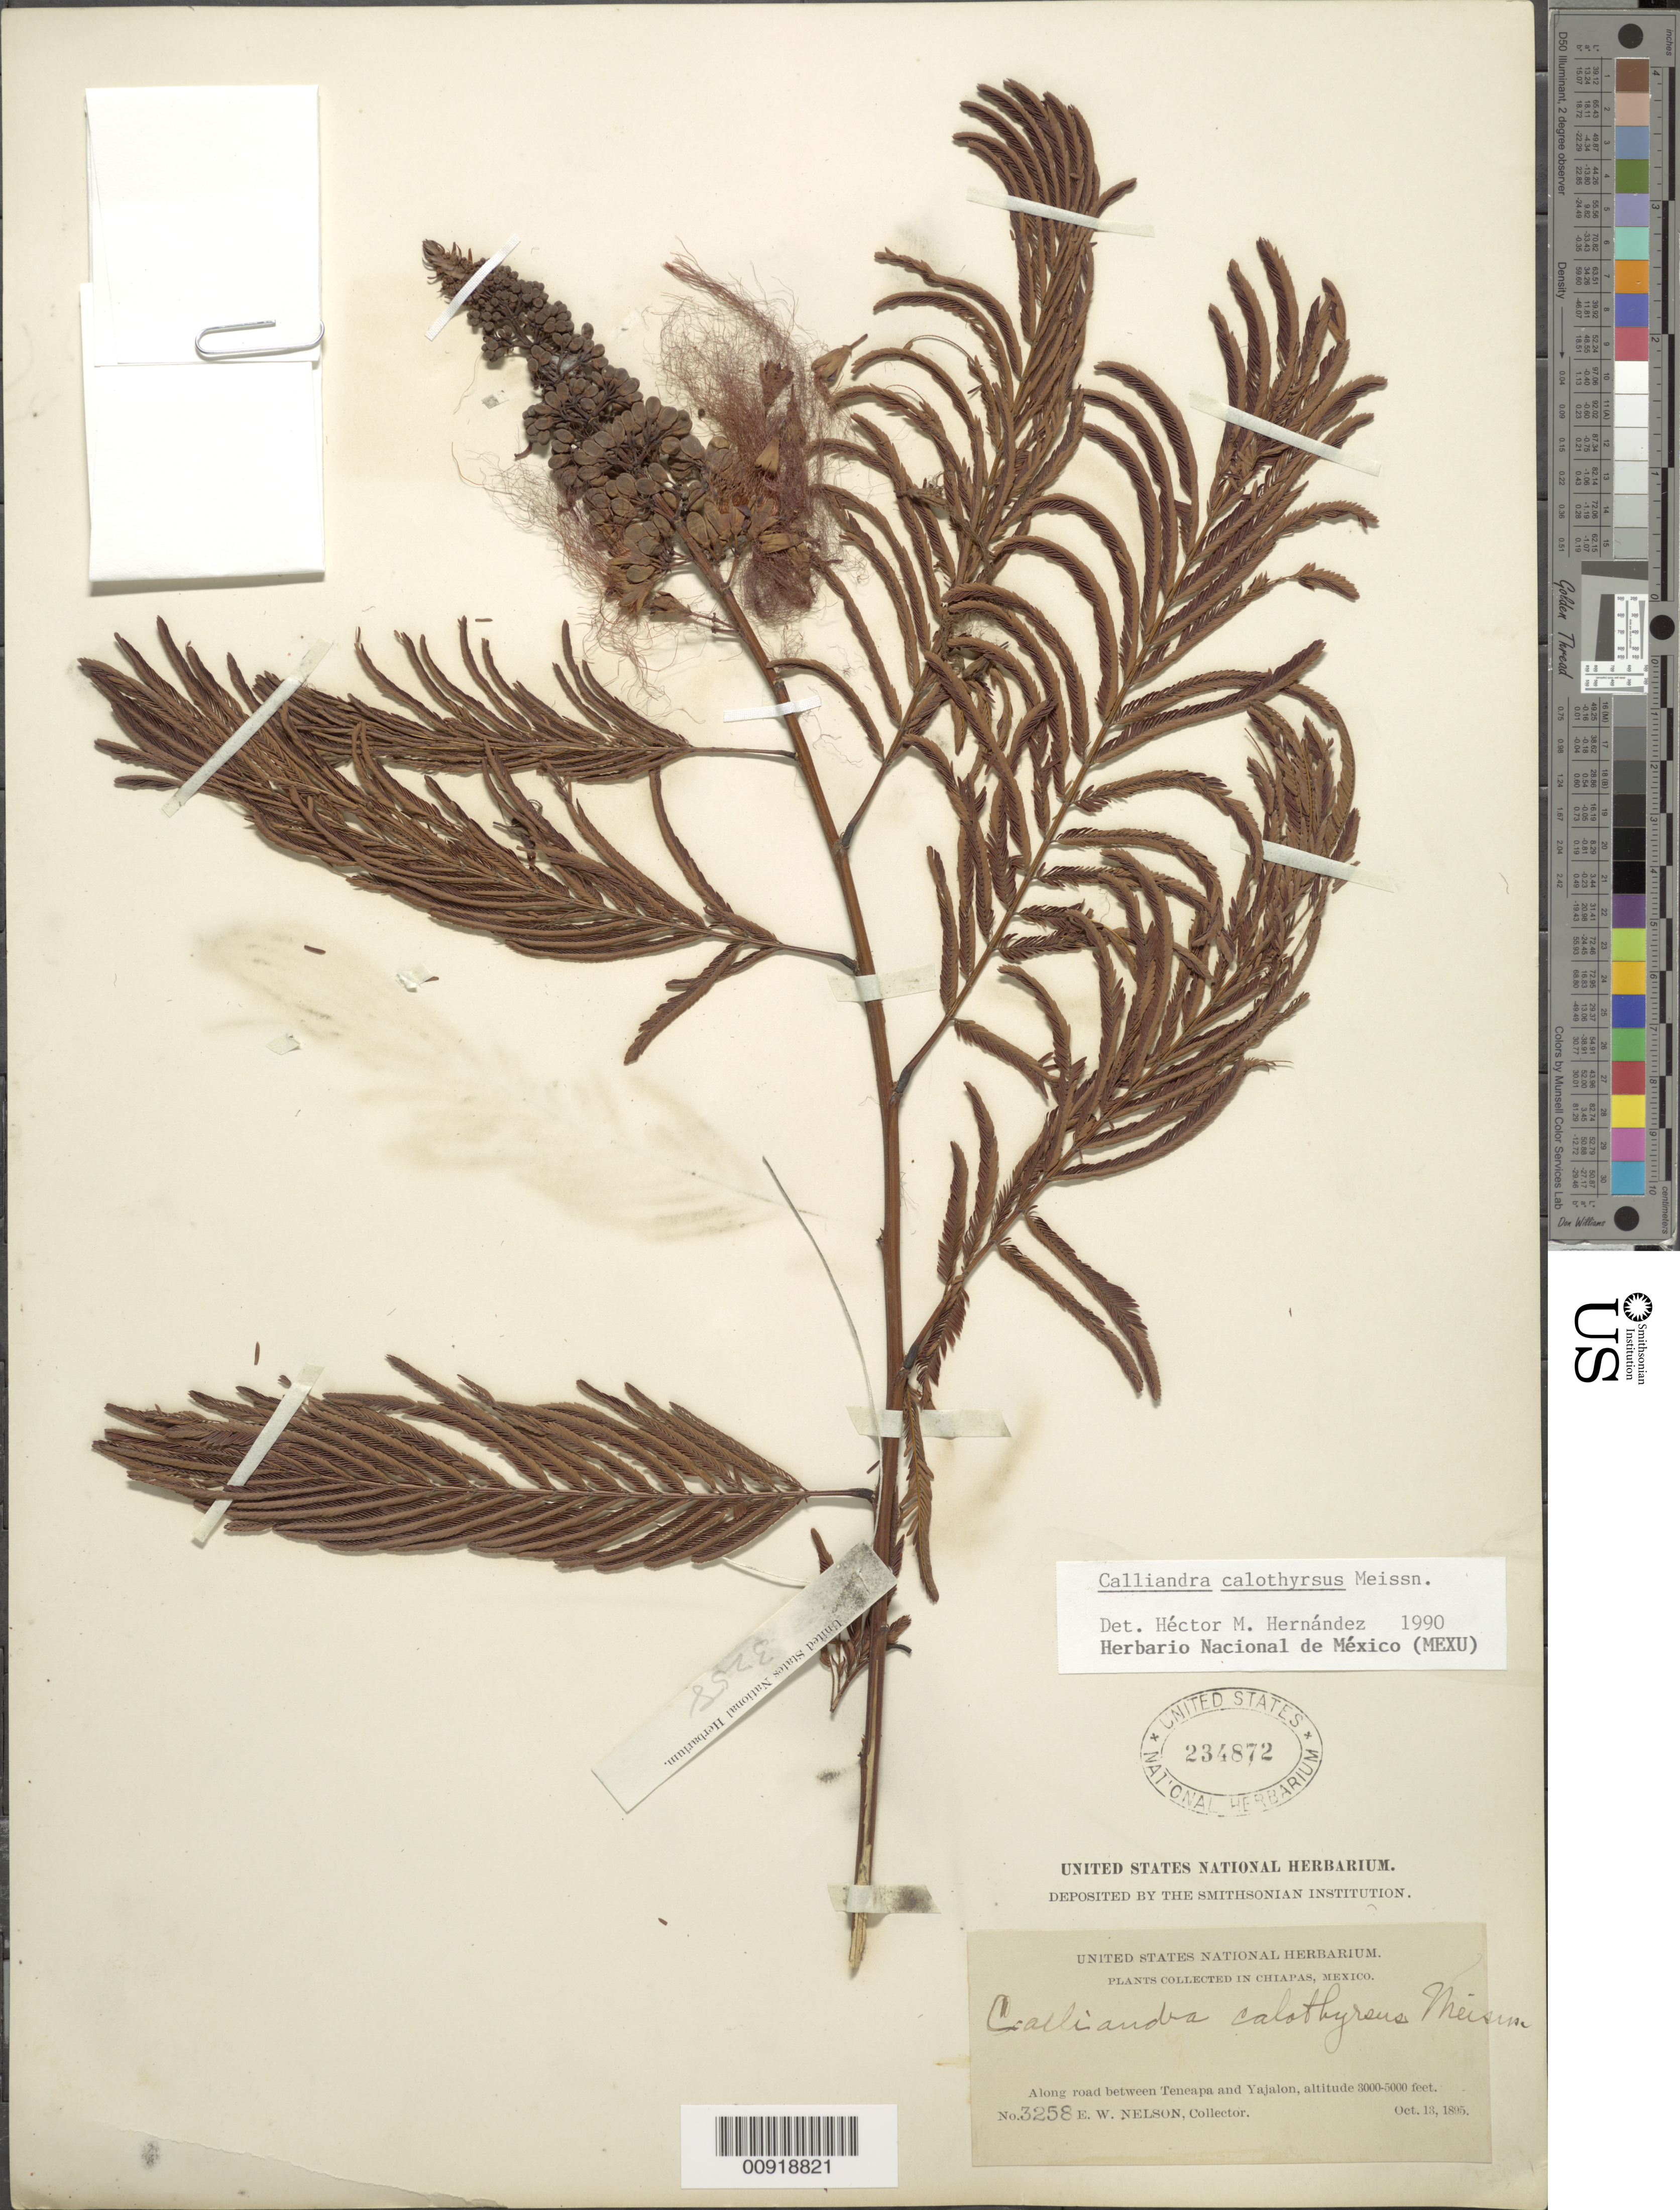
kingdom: Plantae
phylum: Tracheophyta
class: Magnoliopsida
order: Fabales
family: Fabaceae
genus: Calliandra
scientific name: Calliandra calothyrsus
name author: Meisn.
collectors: E. W. Nelson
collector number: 3258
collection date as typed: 13 Oct 1895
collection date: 1895-10-13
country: Mexico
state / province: Chiapas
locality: Along road between Teneapa and Yajalon.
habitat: Along road.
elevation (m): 914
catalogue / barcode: US 234872